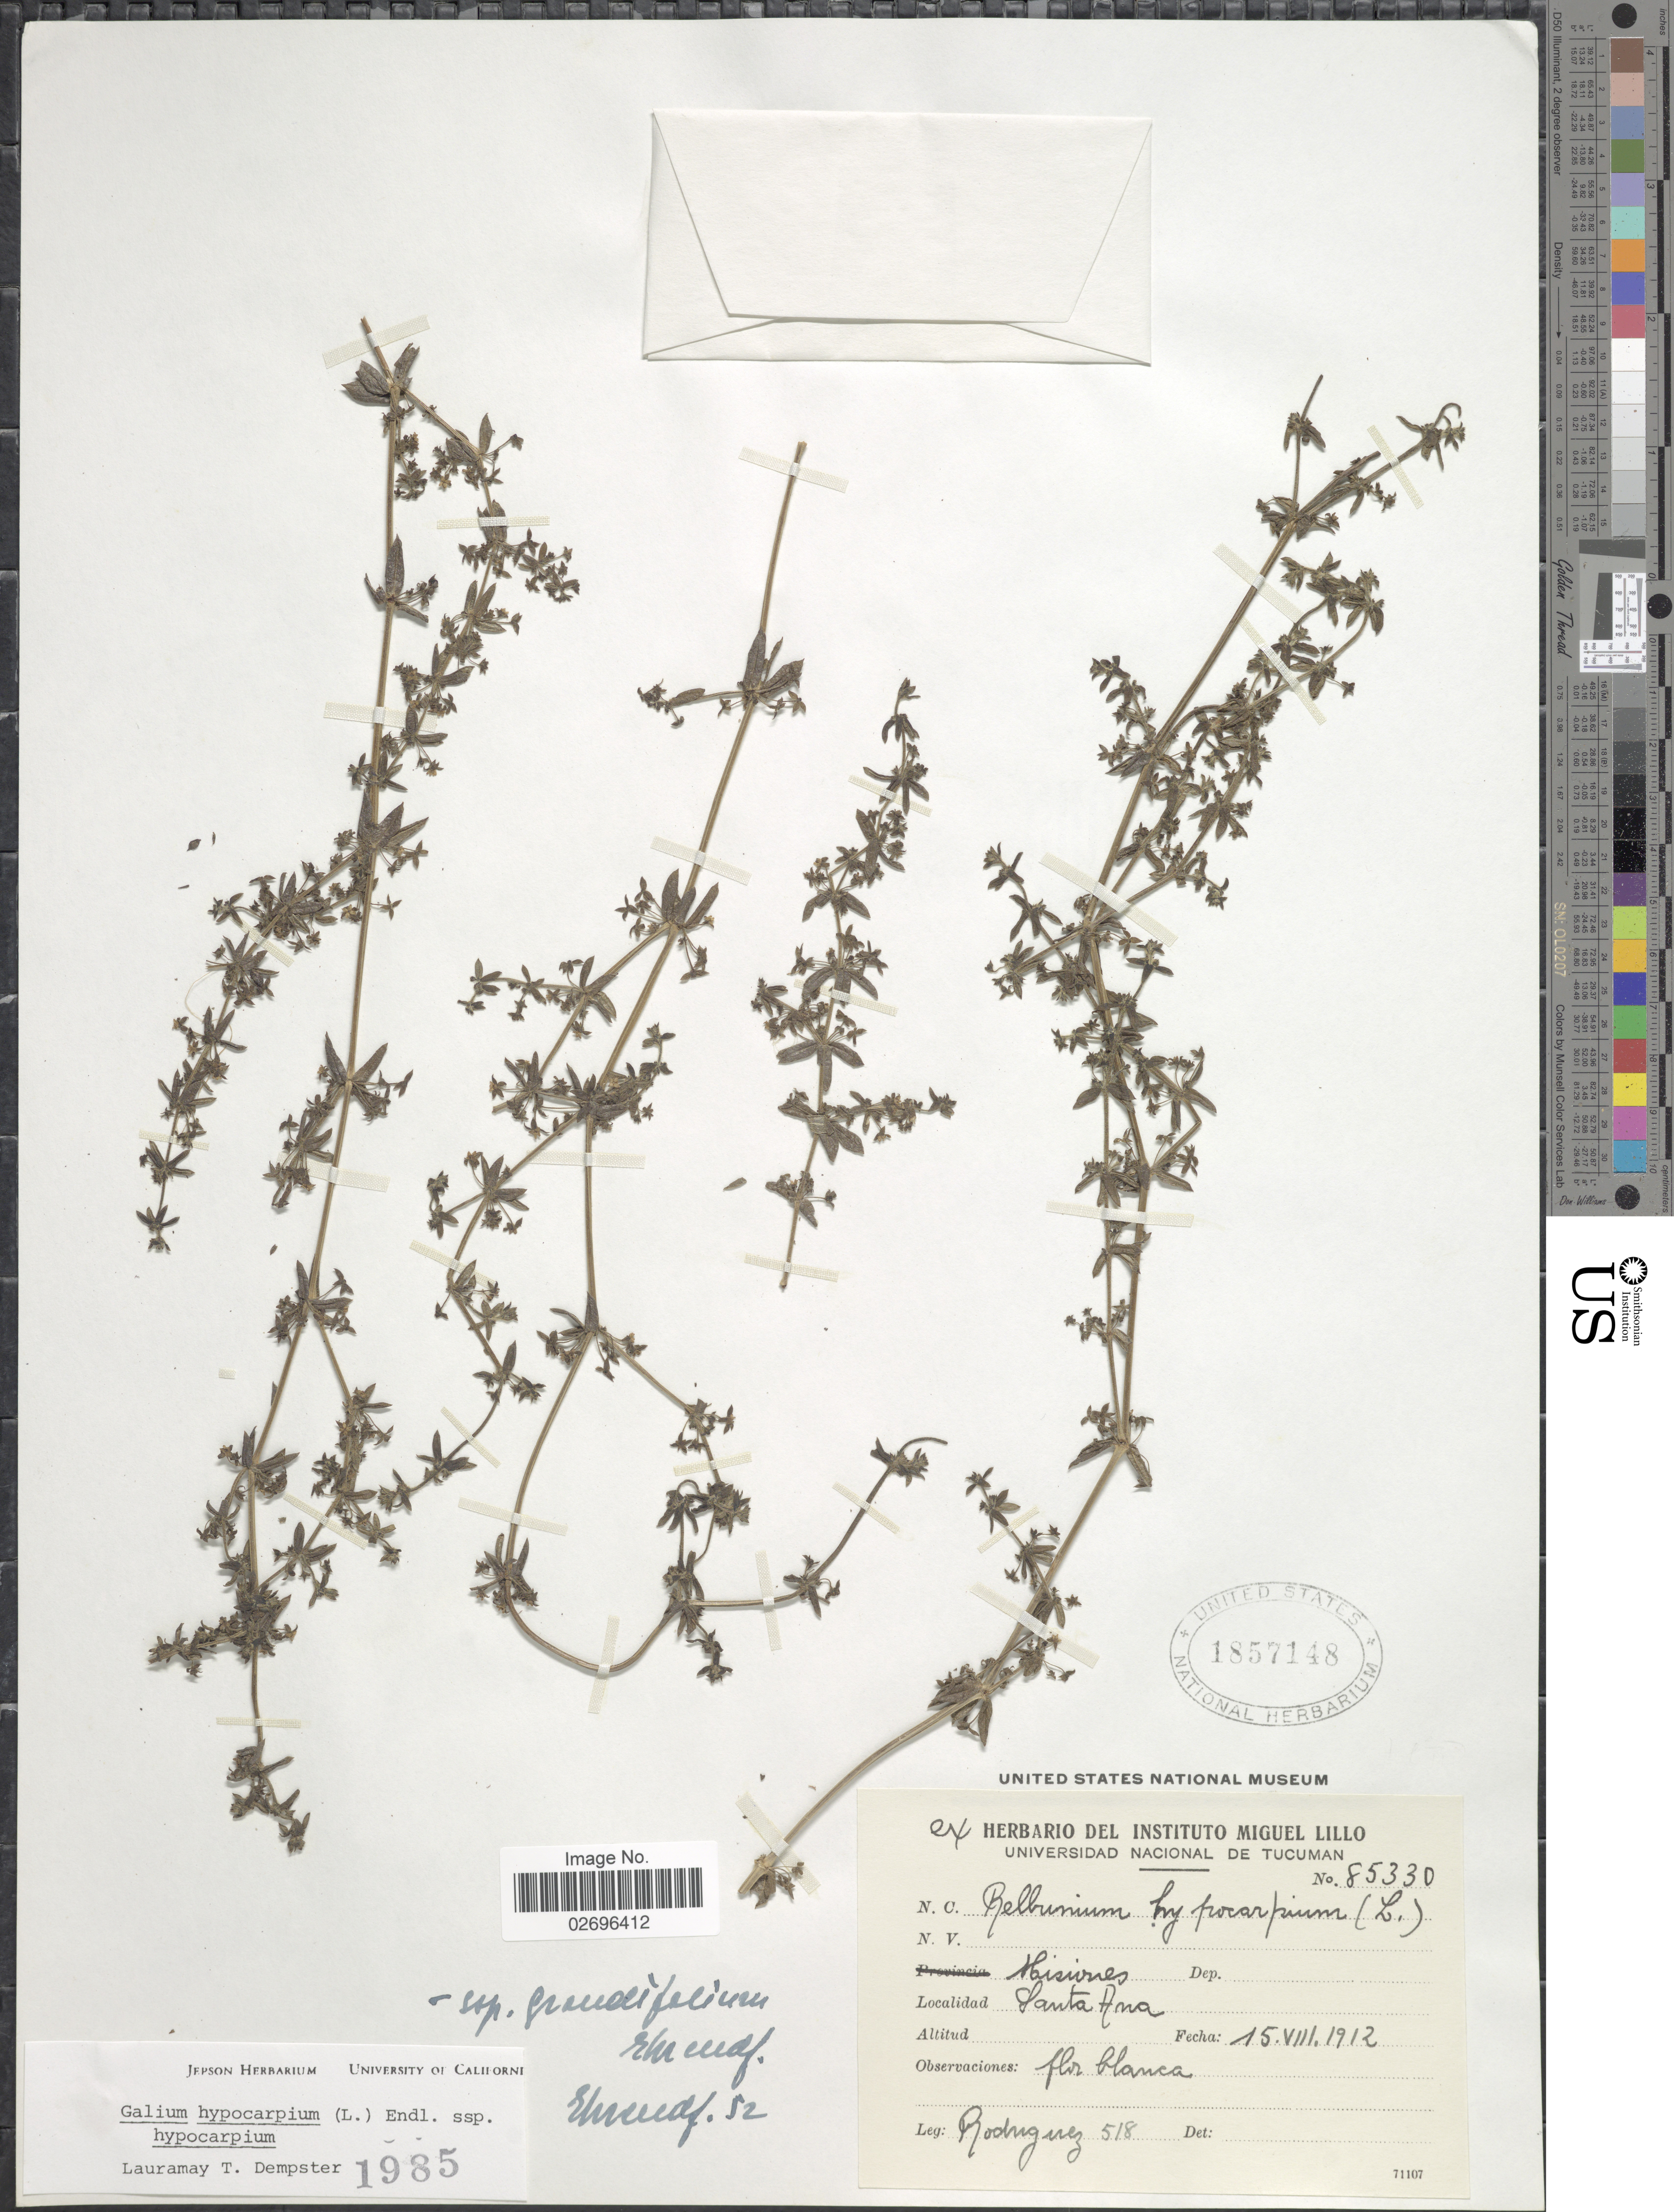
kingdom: Plantae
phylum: Tracheophyta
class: Magnoliopsida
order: Gentianales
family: Rubiaceae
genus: Galium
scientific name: Galium hypocarpium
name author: (L.) Endl. ex Griseb.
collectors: Rodriguez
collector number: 518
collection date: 1912-08-15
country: Argentina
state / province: Misiones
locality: Santa Ana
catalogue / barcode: US 1857148